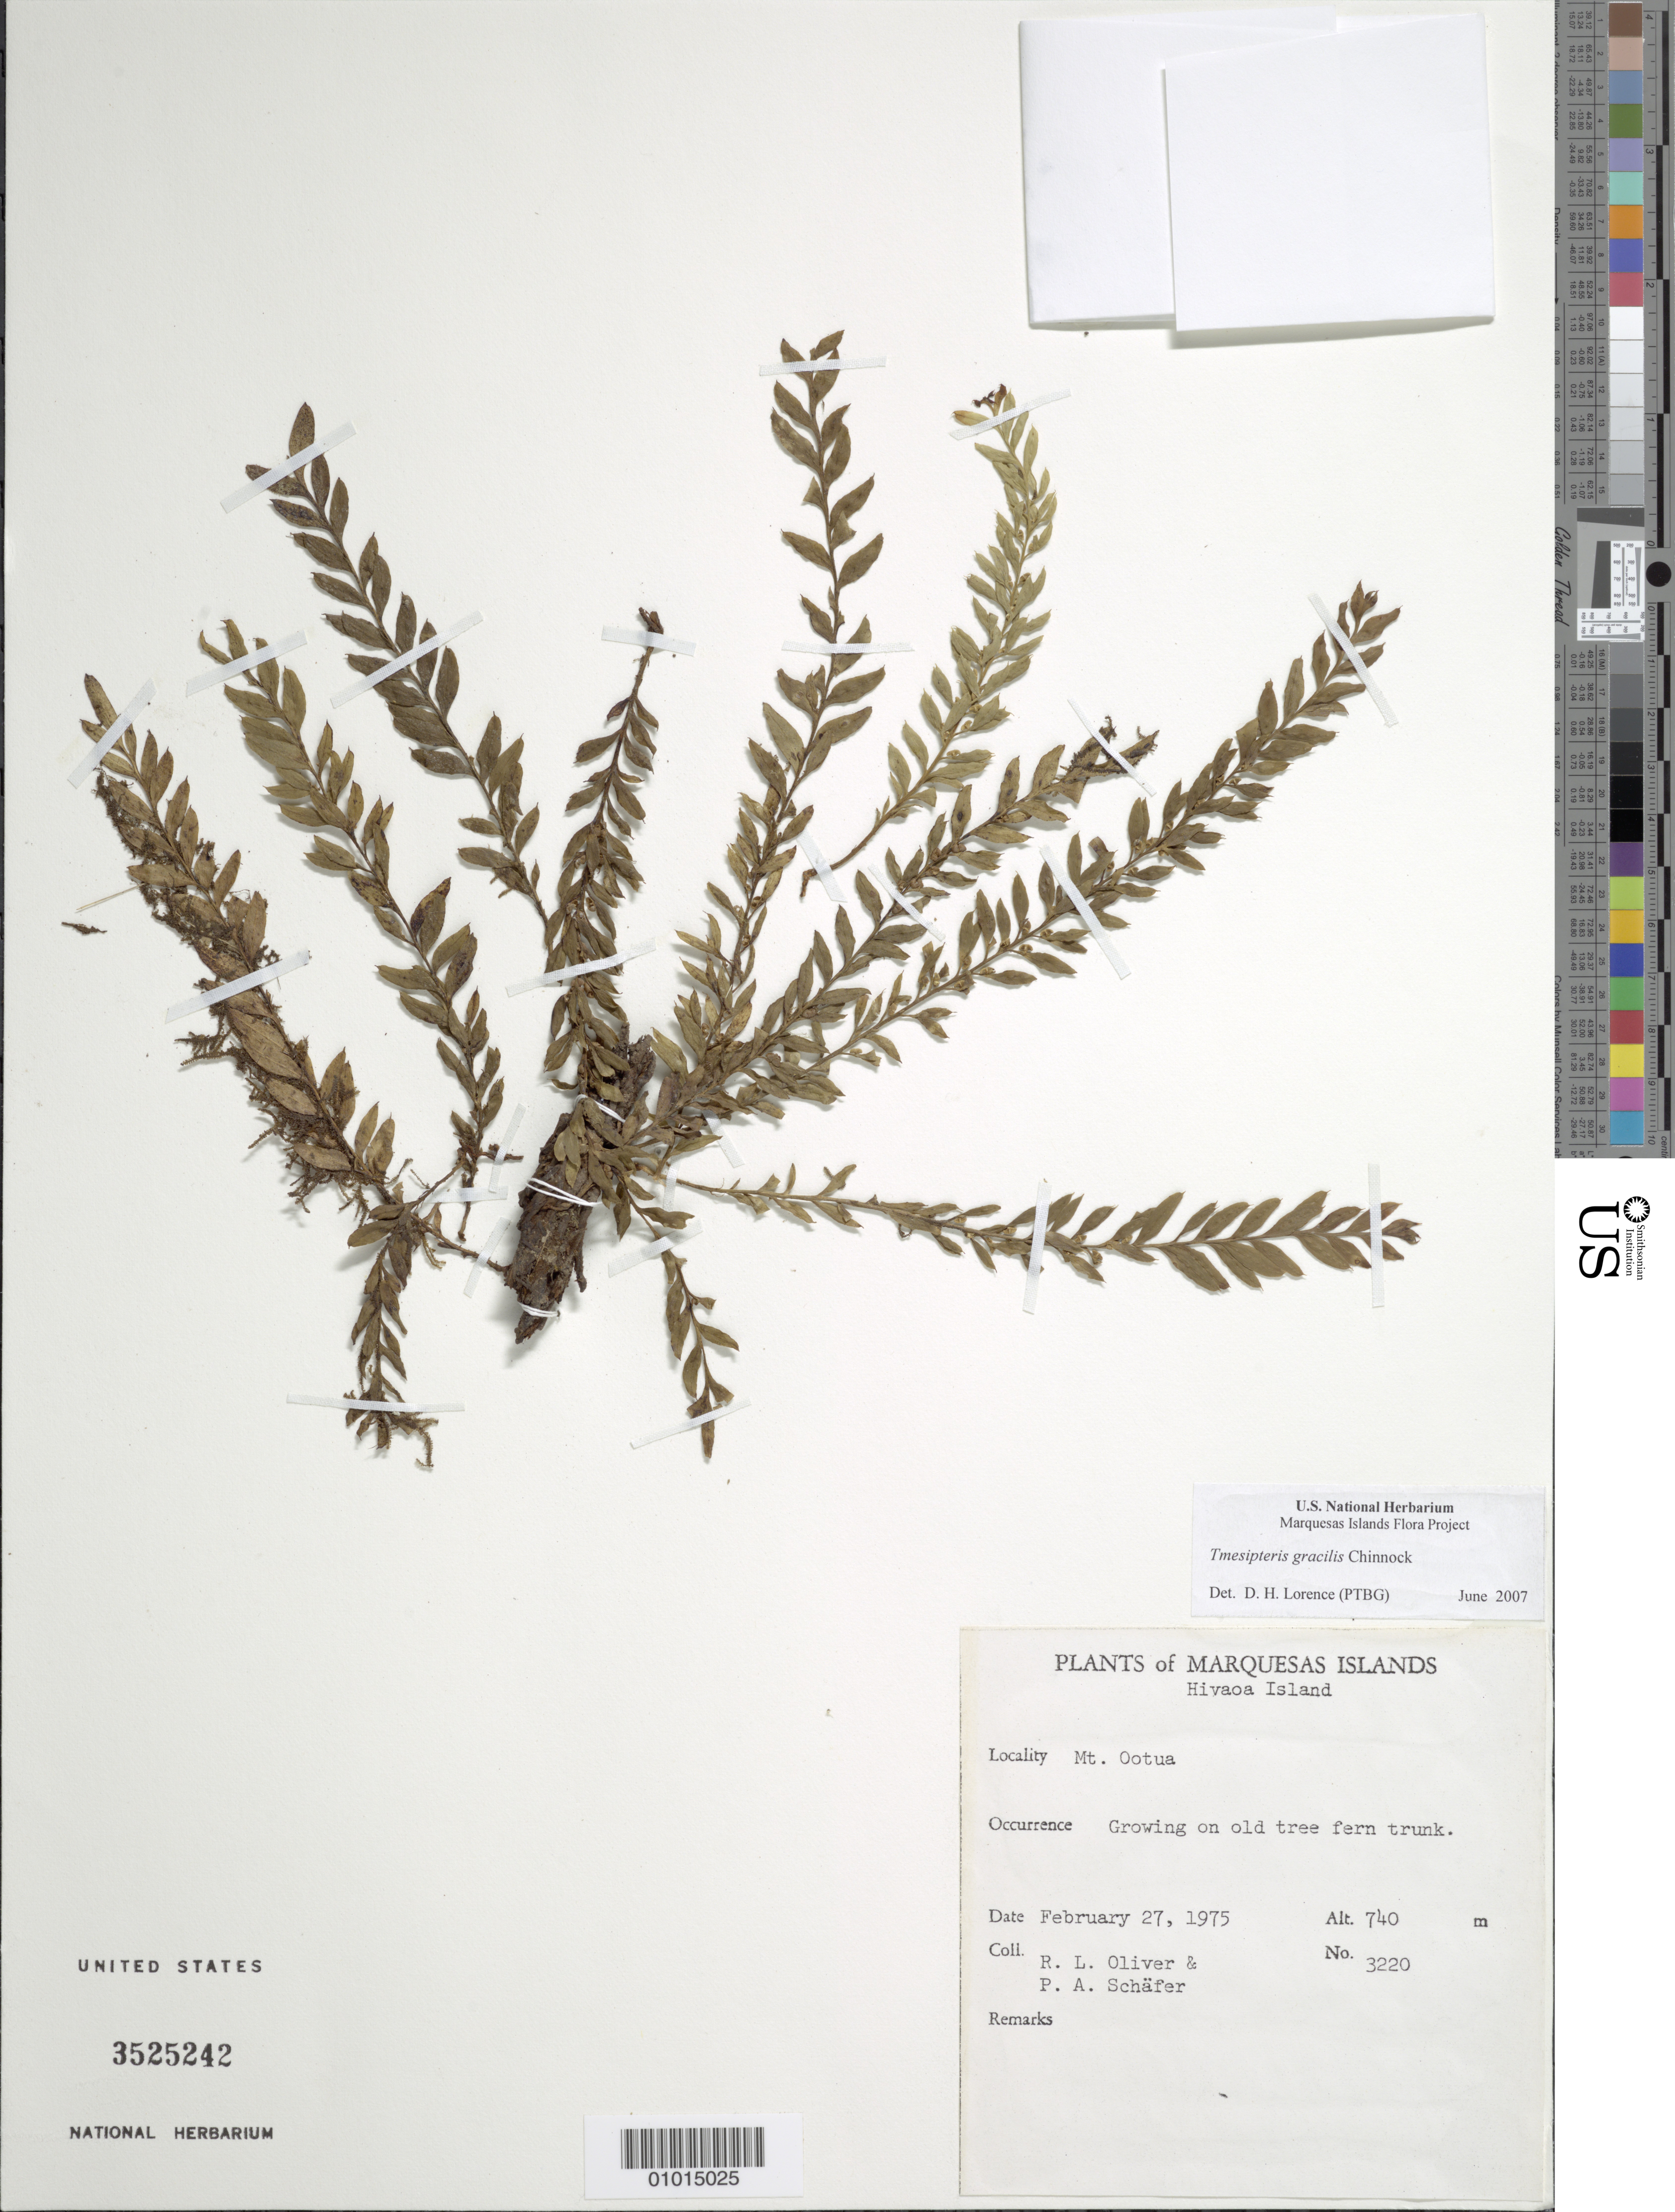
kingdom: Plantae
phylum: Tracheophyta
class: Polypodiopsida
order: Psilotales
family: Psilotaceae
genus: Tmesipteris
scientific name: Tmesipteris gracilis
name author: Chinnock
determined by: Lorence, David H., (PTBG), National Tropical Botanical Garden (UNITED STATES)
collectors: R. L. Oliver & P. A. Schäfer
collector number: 3220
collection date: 1975-02-27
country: French Polynesia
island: Hiva Oa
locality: Mt. Ootua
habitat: Growing on old tree fern trunk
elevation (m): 740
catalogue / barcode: US 3525242